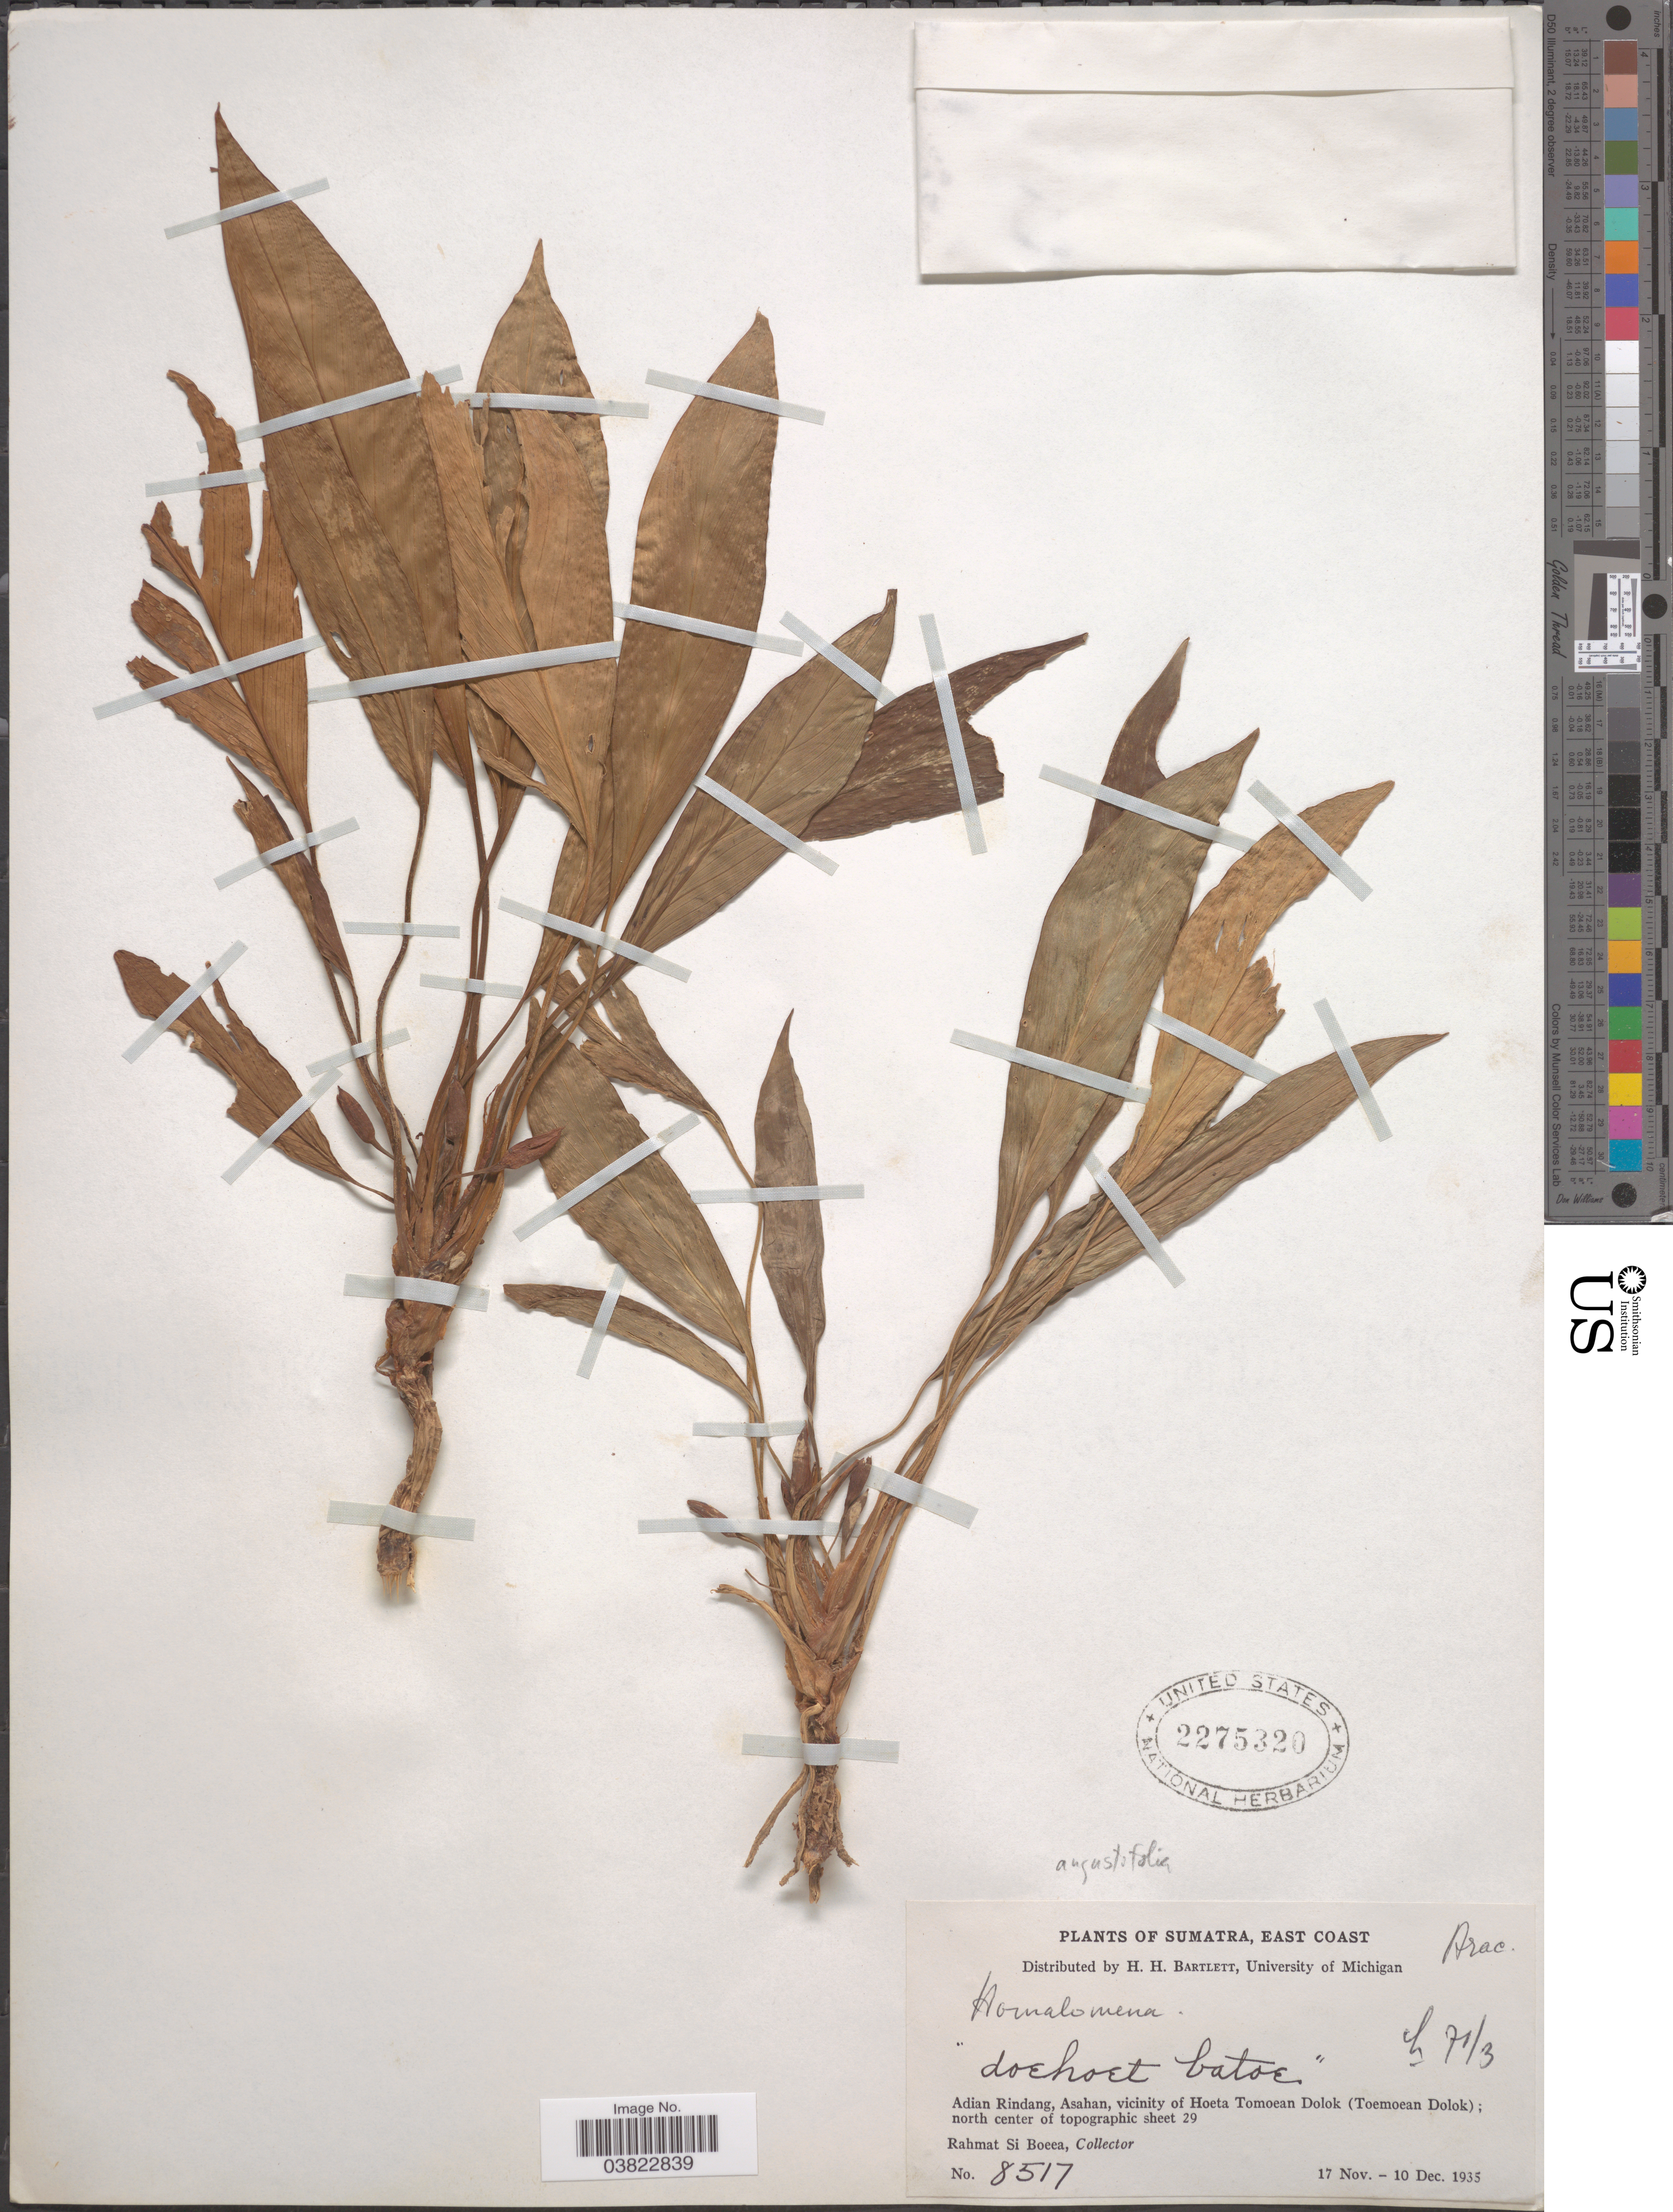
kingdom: Plantae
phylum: Tracheophyta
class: Liliopsida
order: Alismatales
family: Araceae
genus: Homalomena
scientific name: Homalomena angustifolia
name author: (Jack) Hook. f.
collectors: Rahmat Si Boeea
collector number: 8517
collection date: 1935-11-17/1935-12-10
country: Indonesia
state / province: Sumatra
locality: East Coast. Adian Rindang, Asahan, vicinity of Hoeta Tomoean Dolok (Toemoean Dolok); north center of topographic sheet 29.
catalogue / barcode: US 2275320